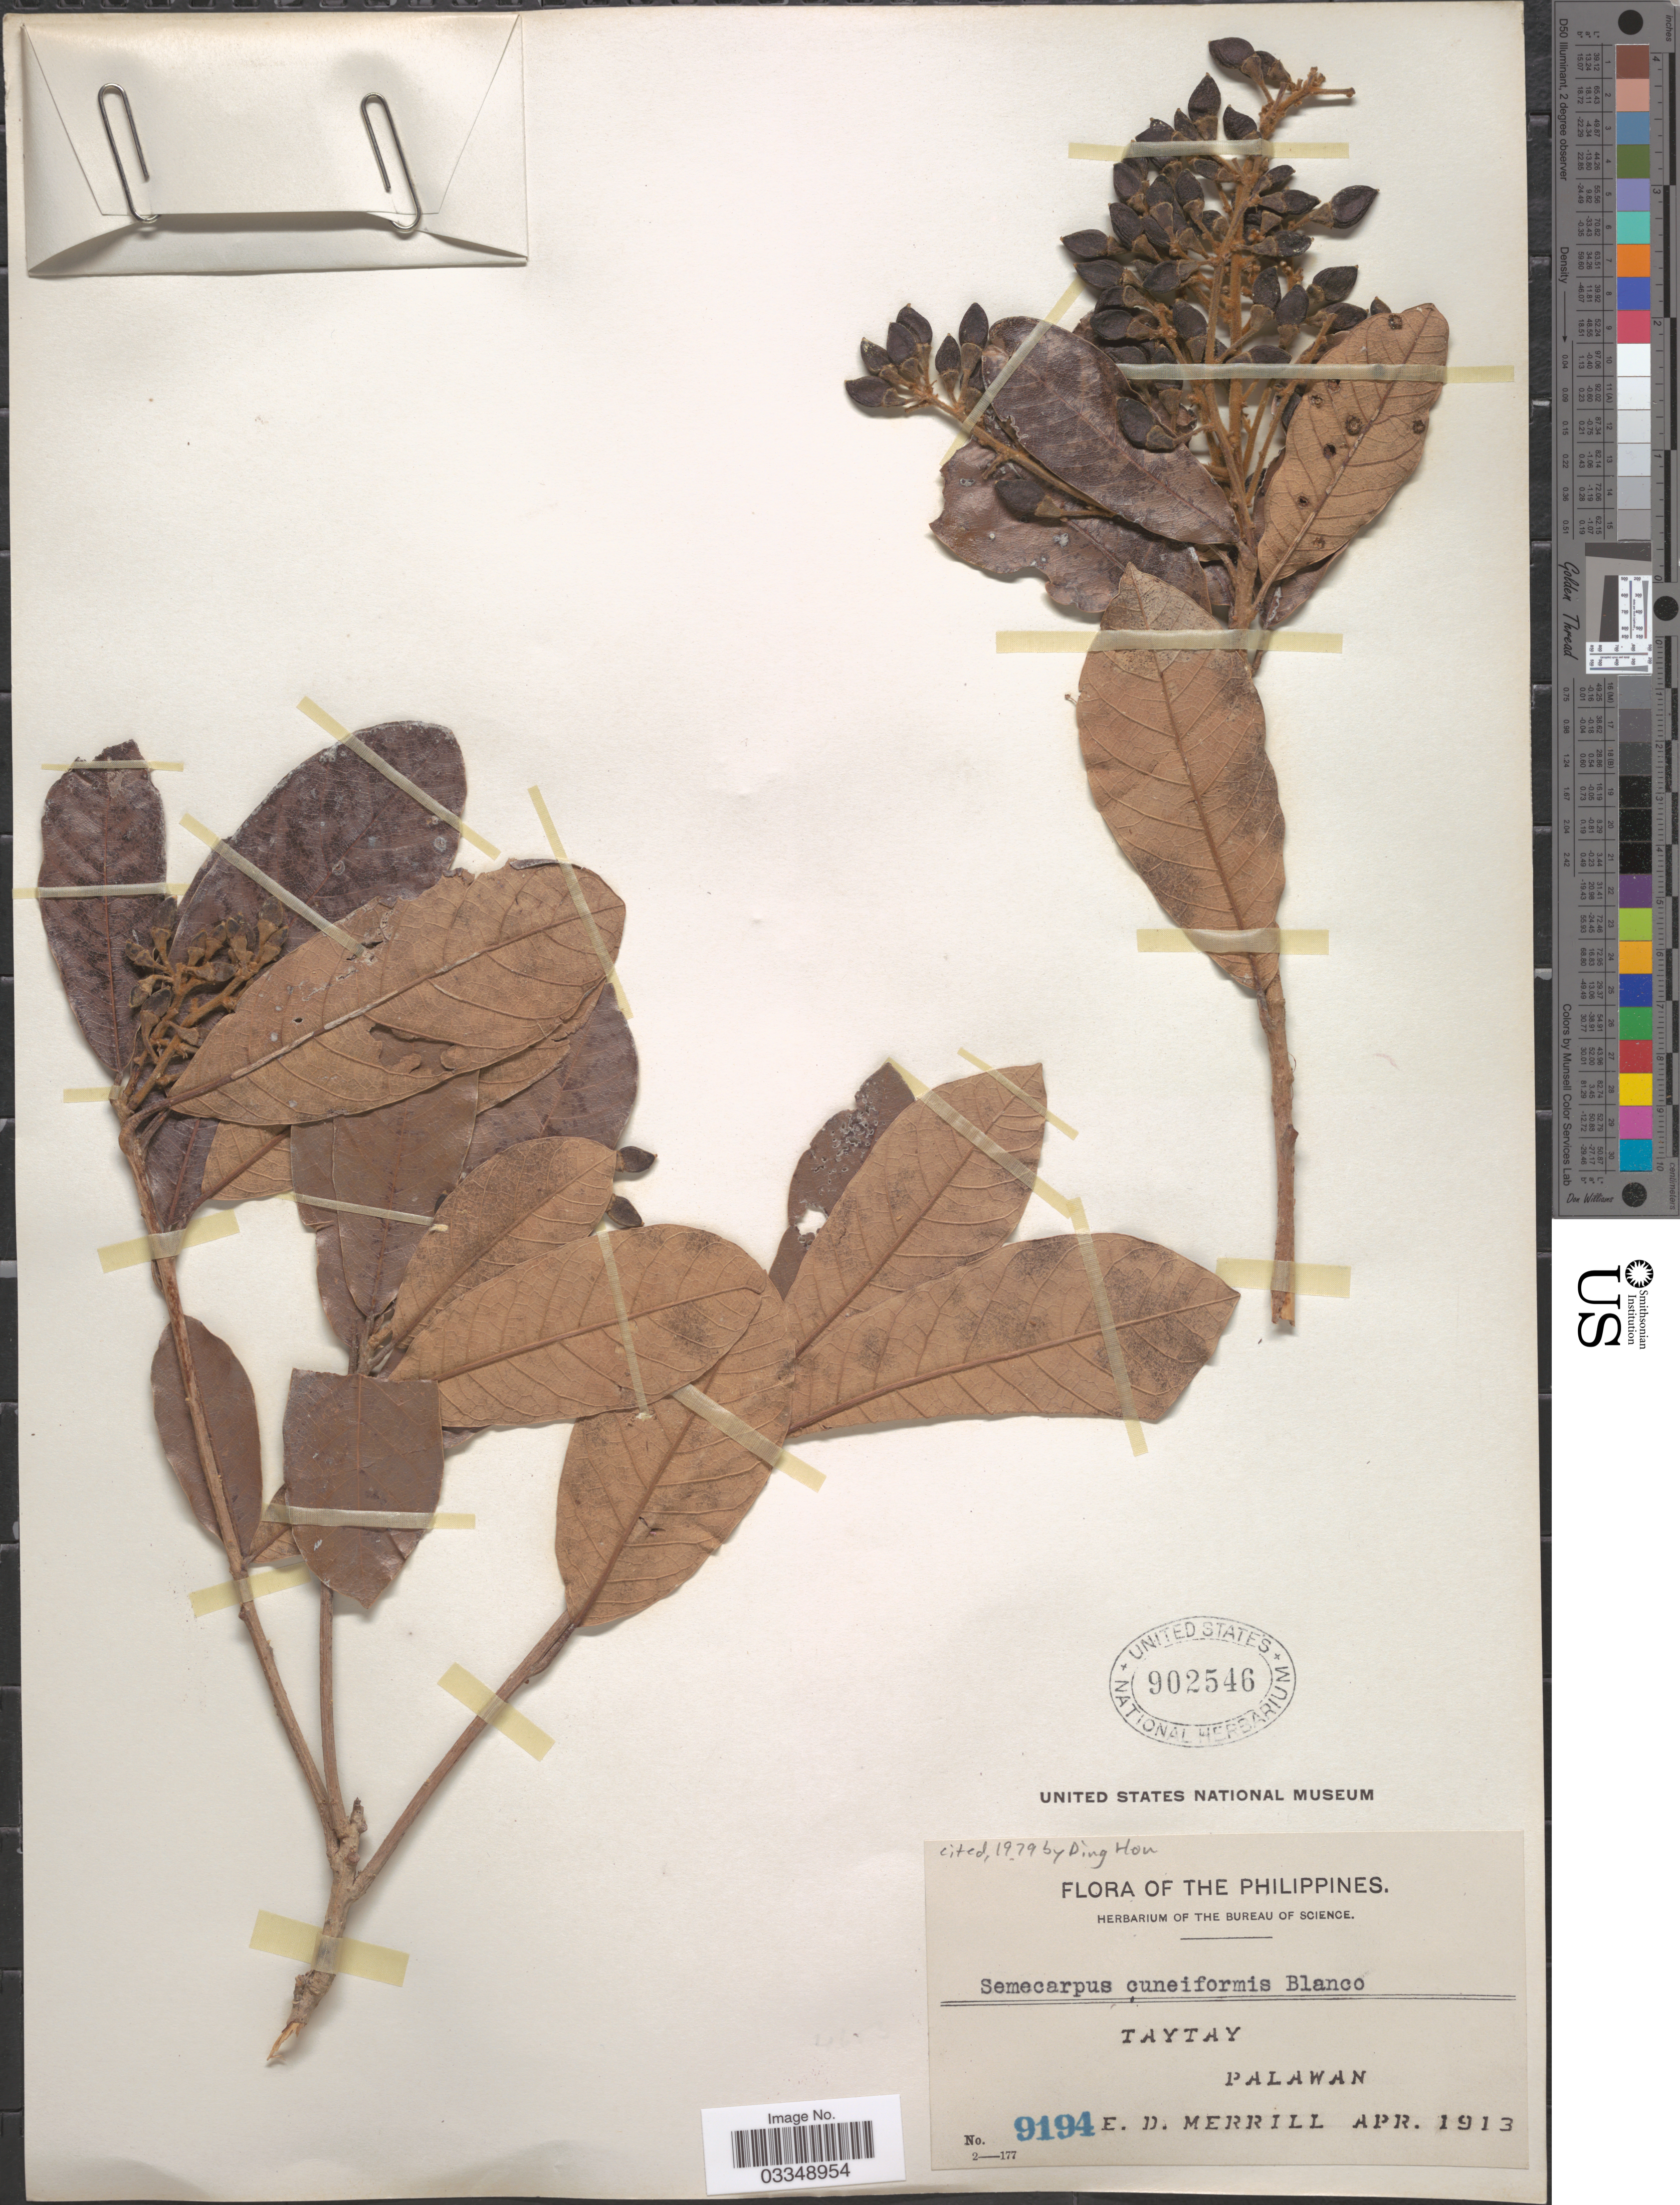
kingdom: Plantae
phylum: Tracheophyta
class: Magnoliopsida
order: Sapindales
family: Anacardiaceae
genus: Semecarpus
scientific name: Semecarpus cuneiformis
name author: Blanco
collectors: E. D. Merrill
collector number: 9194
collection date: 1913-04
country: Philippines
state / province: Mimaropa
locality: Taytay. Palawan.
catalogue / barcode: US 902546